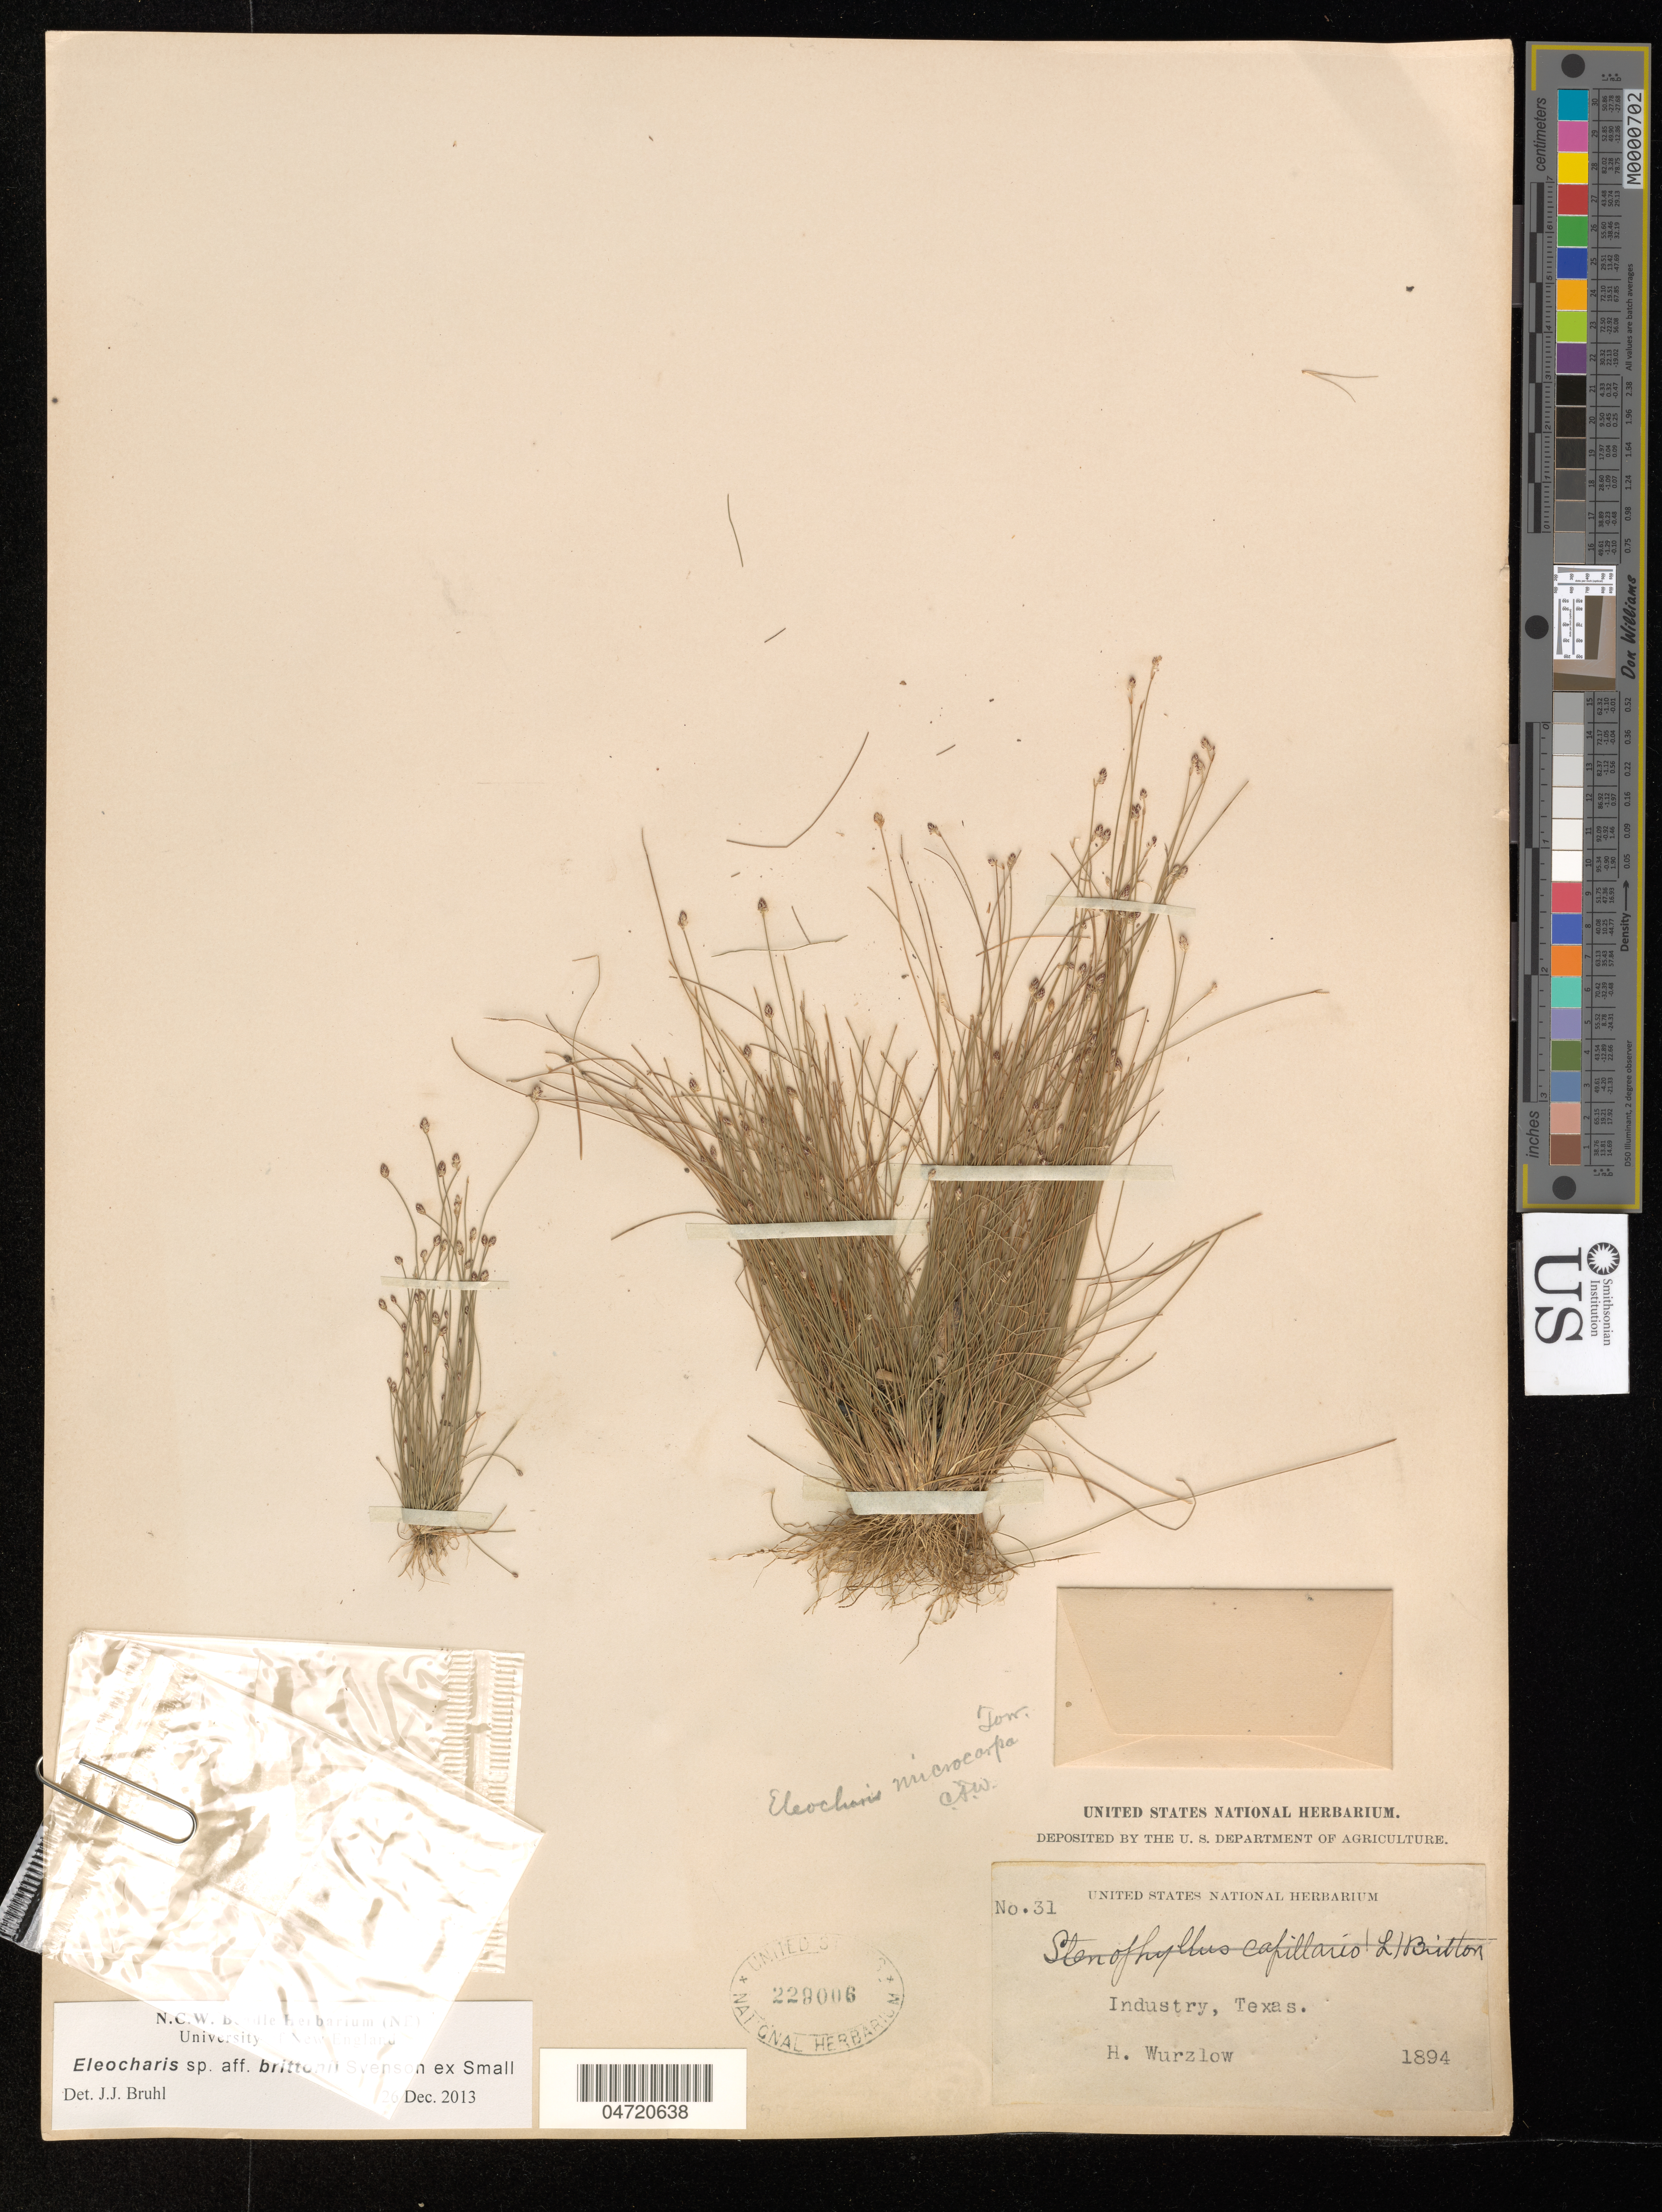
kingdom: Plantae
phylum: Tracheophyta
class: Liliopsida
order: Poales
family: Cyperaceae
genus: Eleocharis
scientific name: Eleocharis brittonii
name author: Svenson ex Small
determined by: Bruhl, J. J., (NE), University of New England (AUSTRALIA)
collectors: H. Wurzlow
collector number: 31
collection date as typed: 1894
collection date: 1894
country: United States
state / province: Texas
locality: Industry.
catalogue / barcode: US 229006